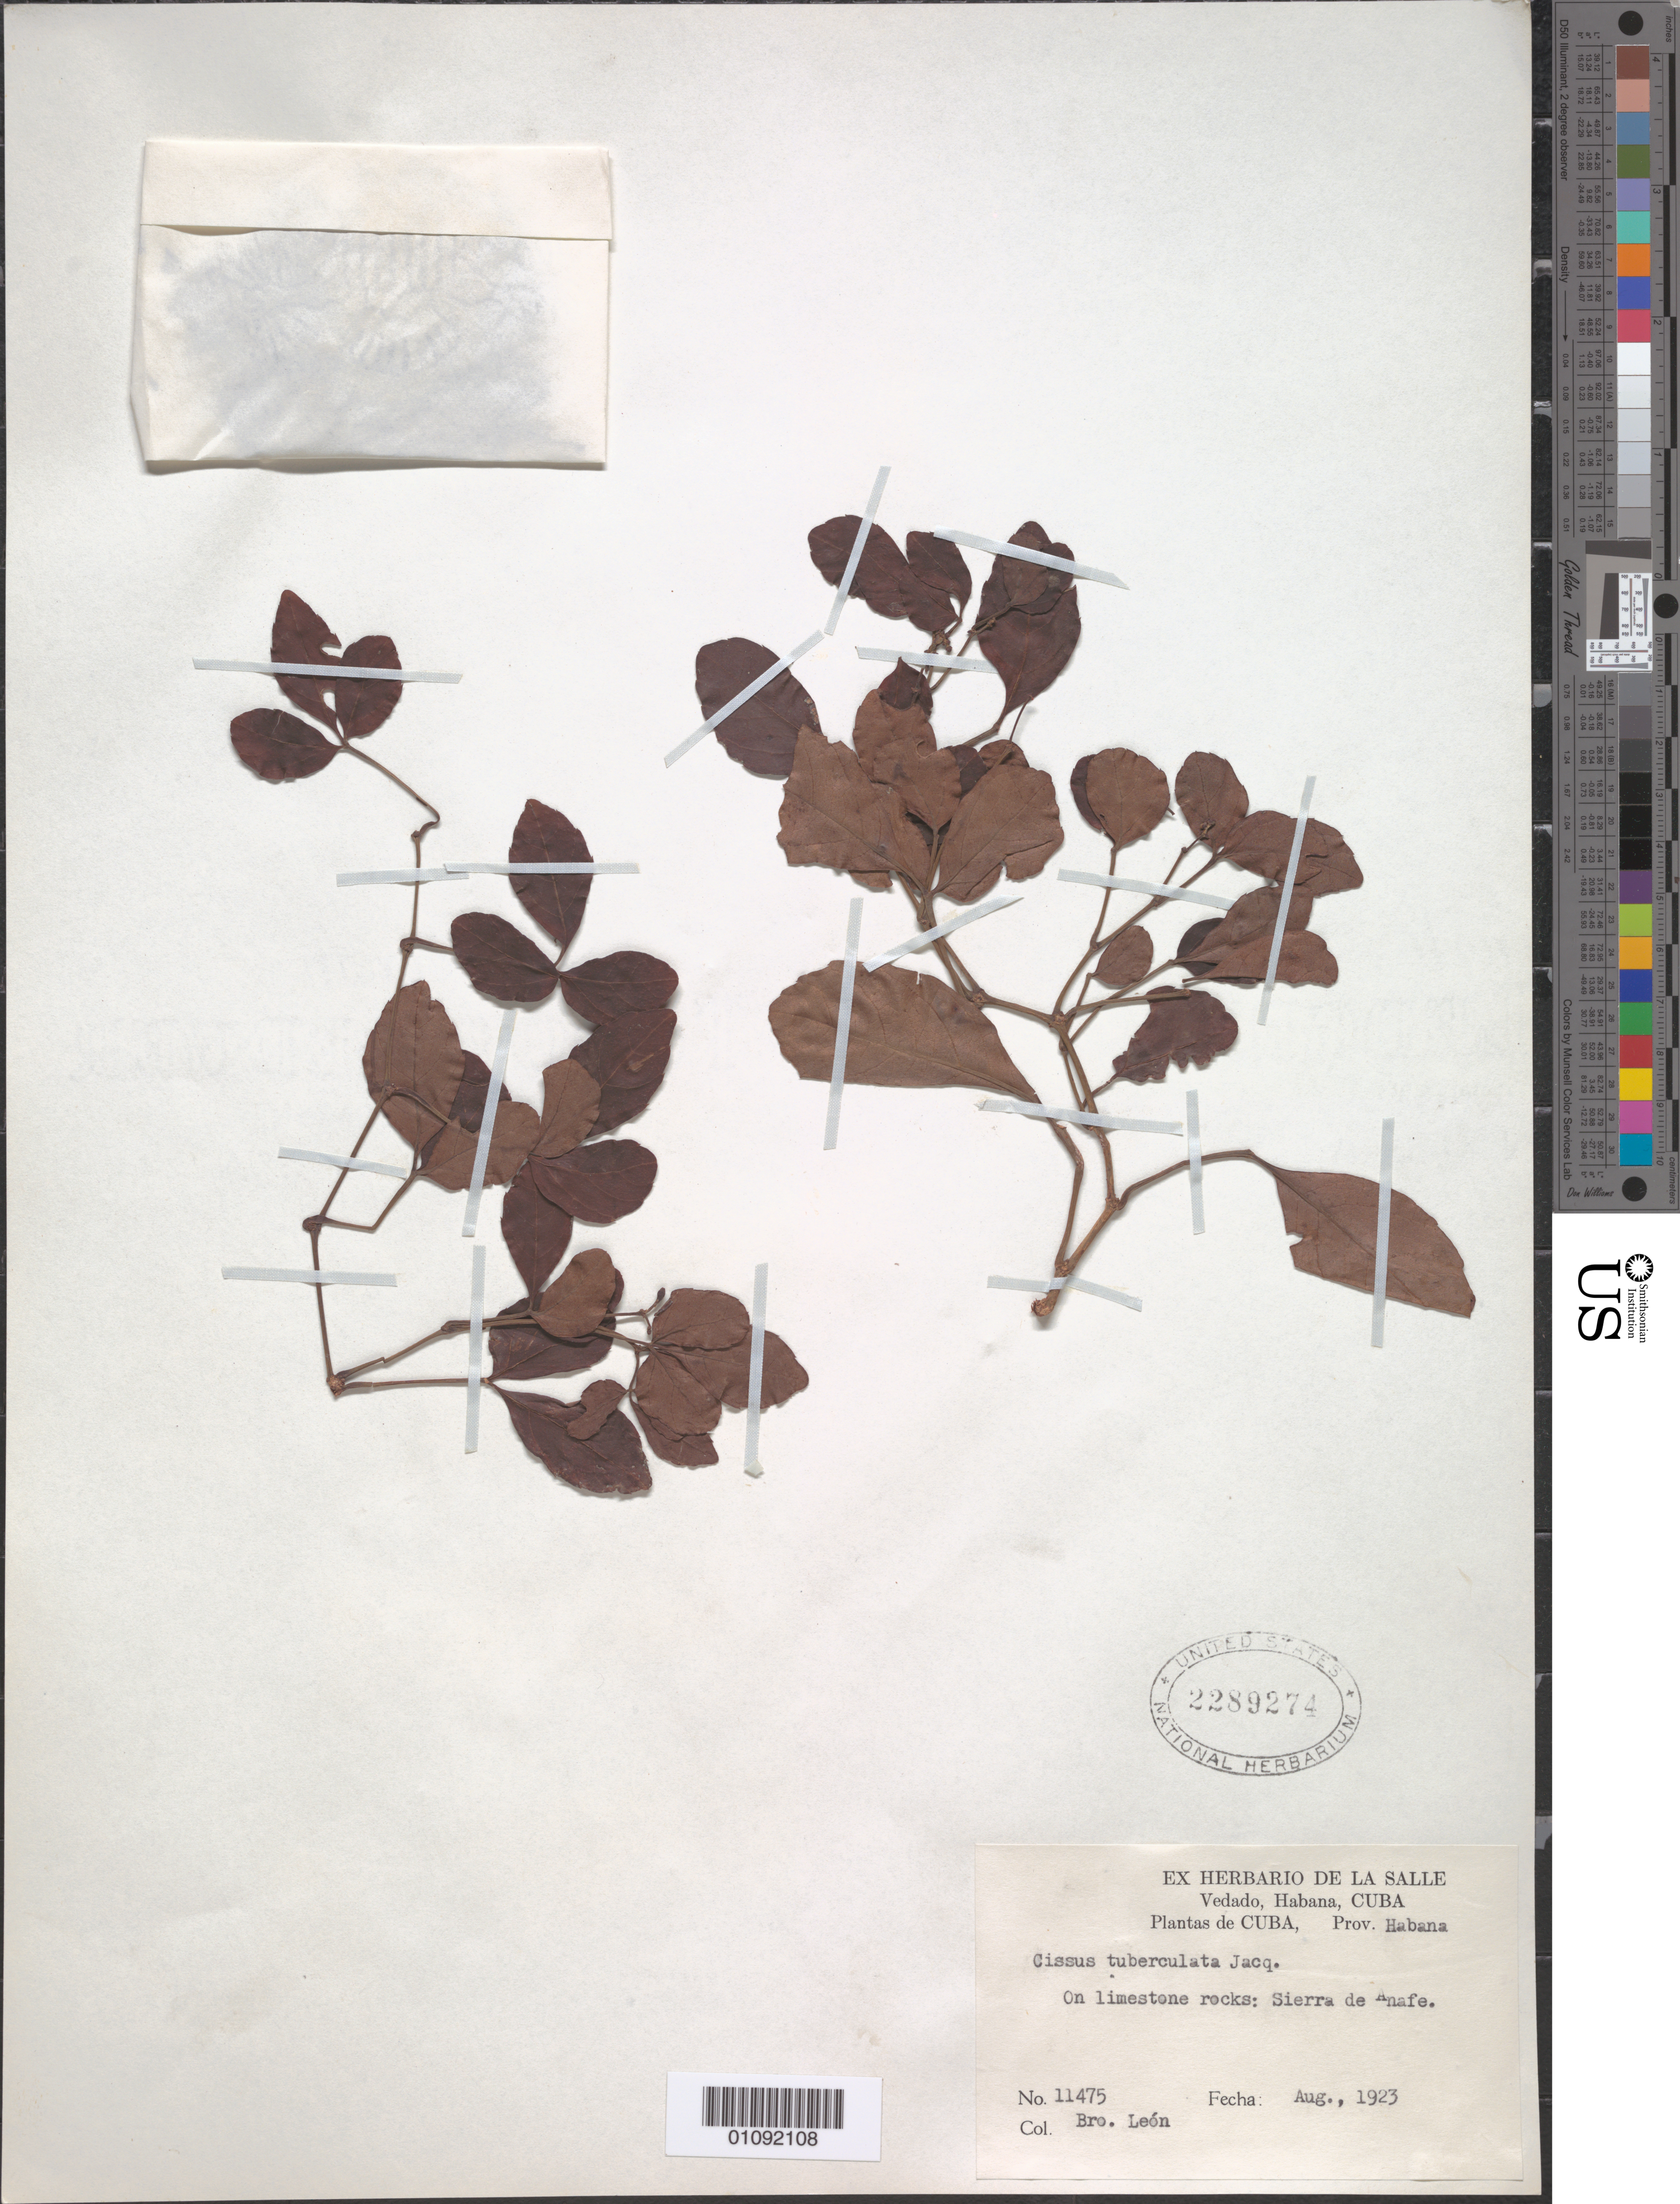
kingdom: Plantae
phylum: Tracheophyta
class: Magnoliopsida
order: Vitales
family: Vitaceae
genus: Cissus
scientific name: Cissus tuberculata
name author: Jacq.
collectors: Bro. León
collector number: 11475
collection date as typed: Aug 1923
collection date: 1923-08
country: Cuba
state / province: La Habana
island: Cuba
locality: On limestone rocks: Sierra de Anafe Prov Habana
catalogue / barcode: US 2289274